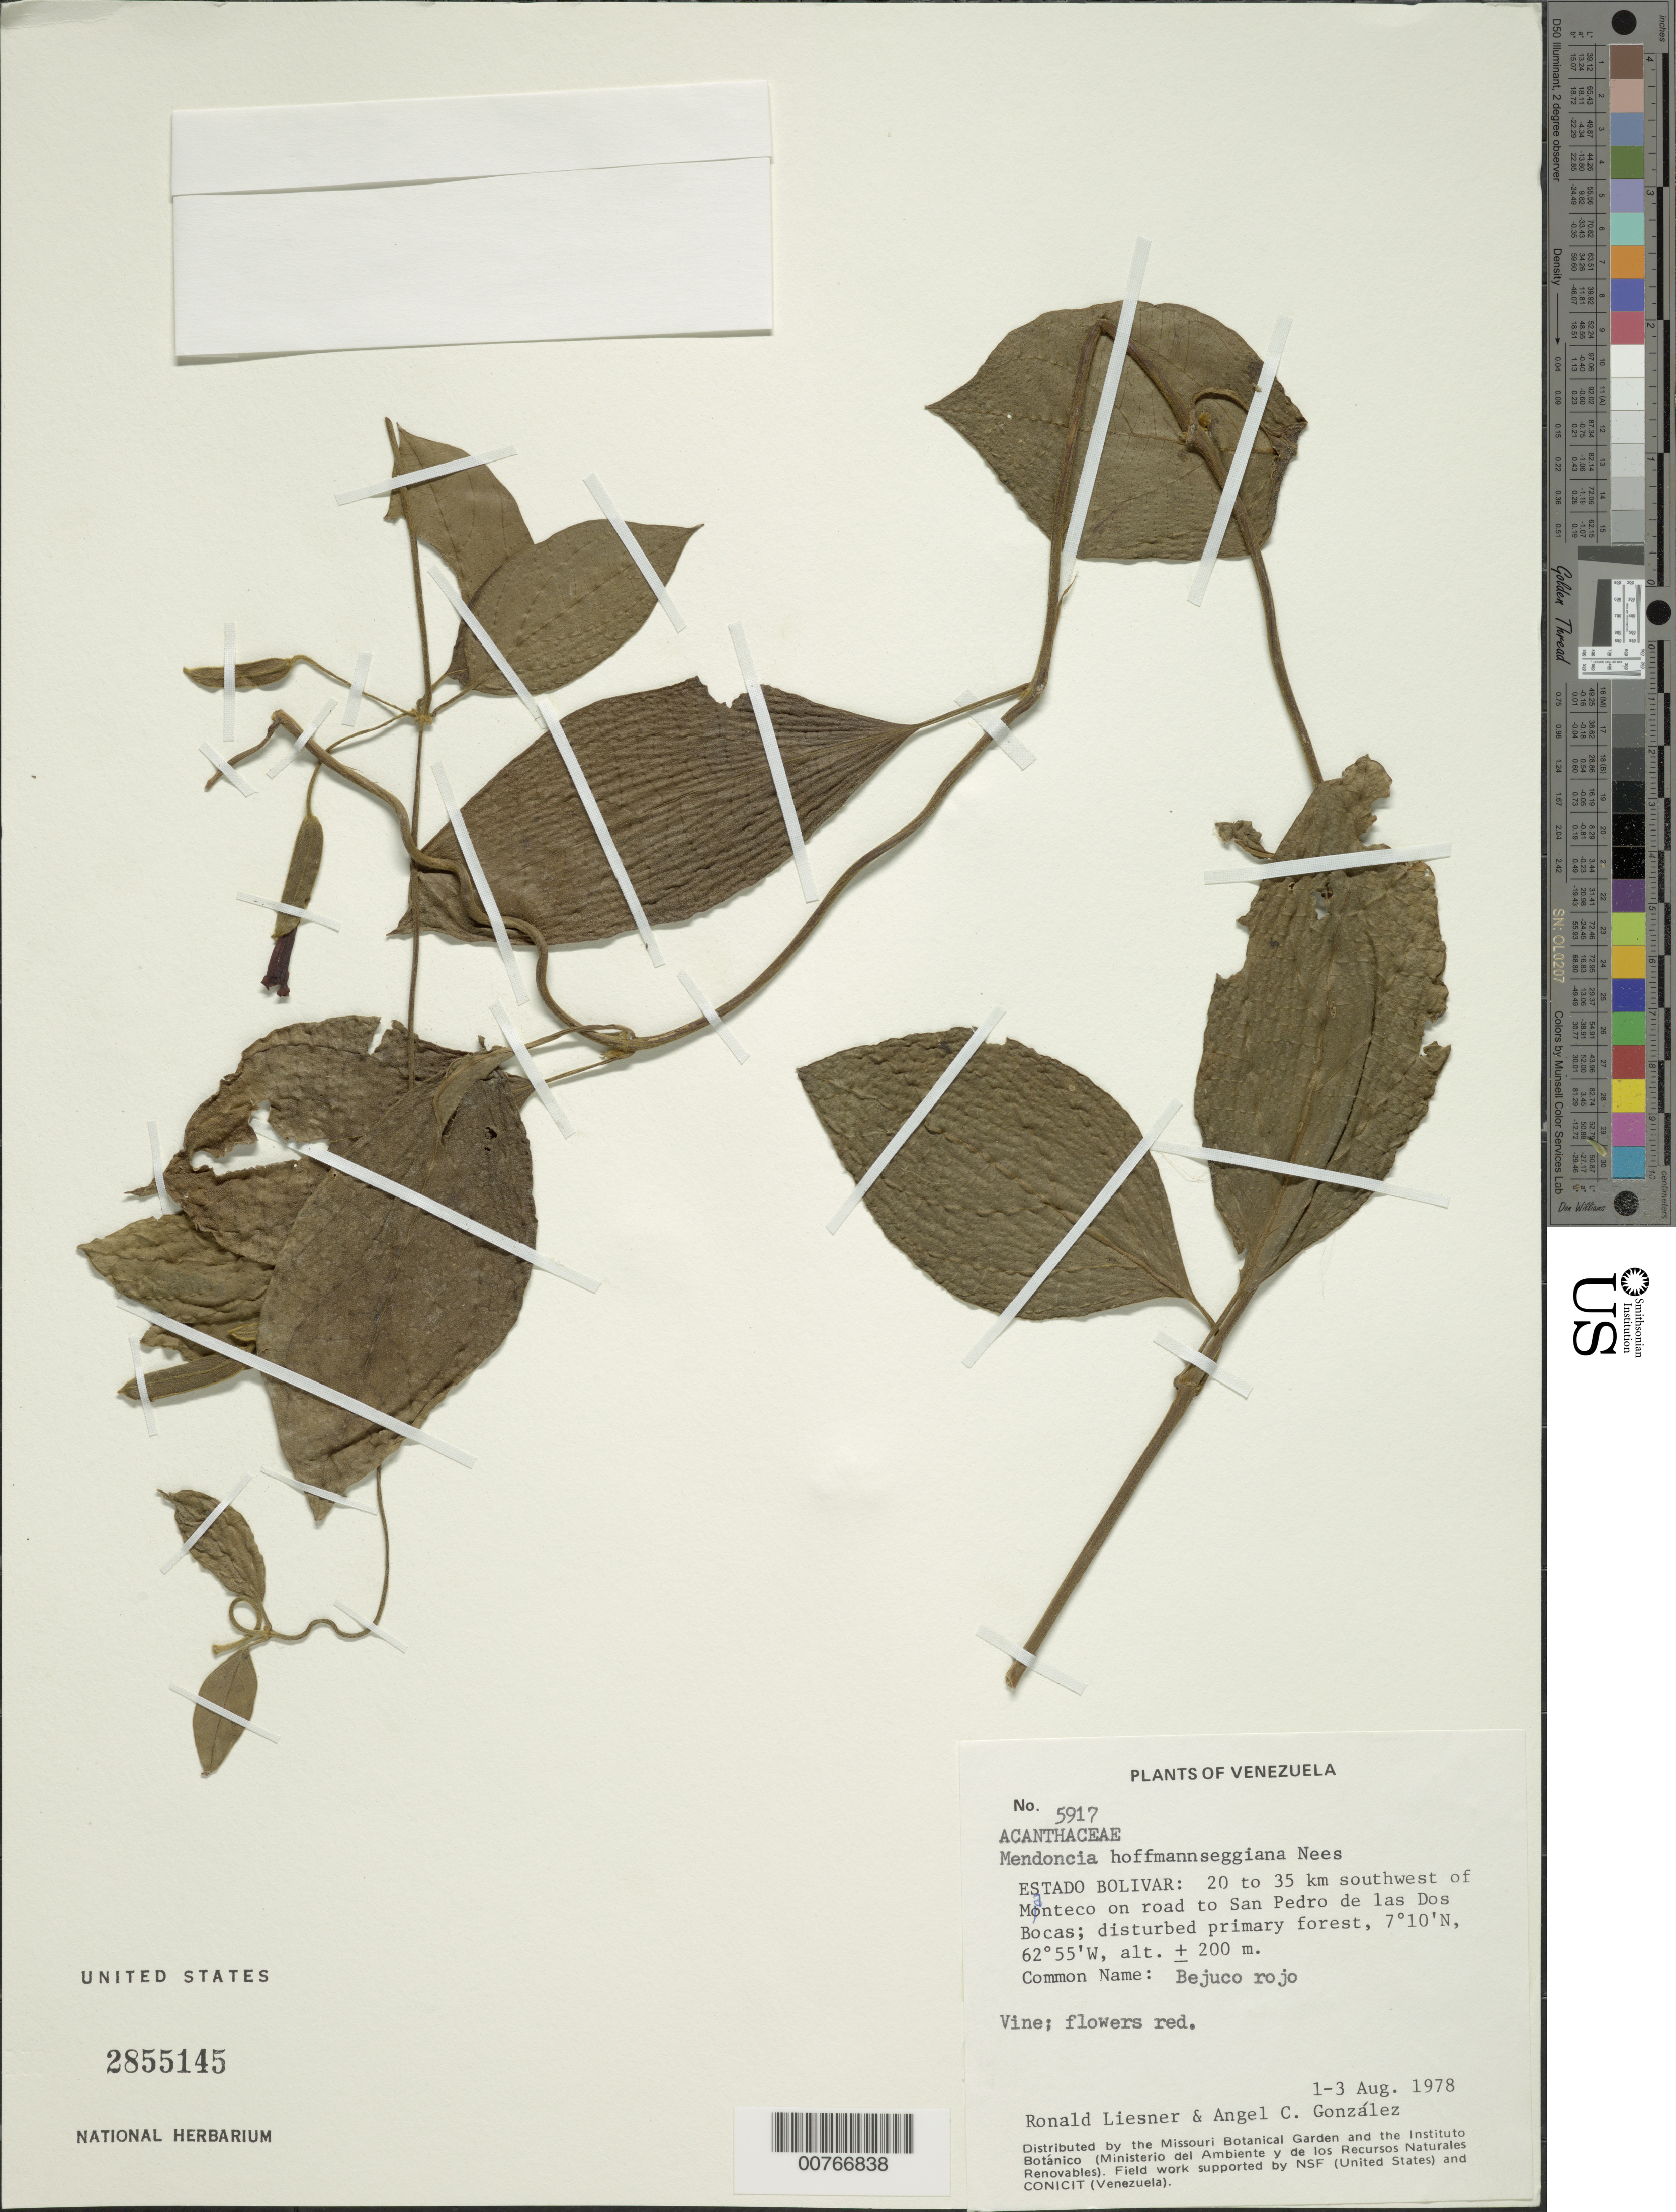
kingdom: Plantae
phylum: Tracheophyta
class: Magnoliopsida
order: Lamiales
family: Acanthaceae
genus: Mendoncia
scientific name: Mendoncia hoffmannseggiana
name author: Nees in DC.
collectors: R. L. Liesner & A. C. González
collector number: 5917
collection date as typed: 1-Aug-78 to 3-Aug-78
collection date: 1978-08-01/1978-08-03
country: Venezuela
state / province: Bolívar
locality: Monteco, 20-35 km SW of; on road to San Pedro de las Dos Bocas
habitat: Disturbed primary forest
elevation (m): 200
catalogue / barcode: US 2855145